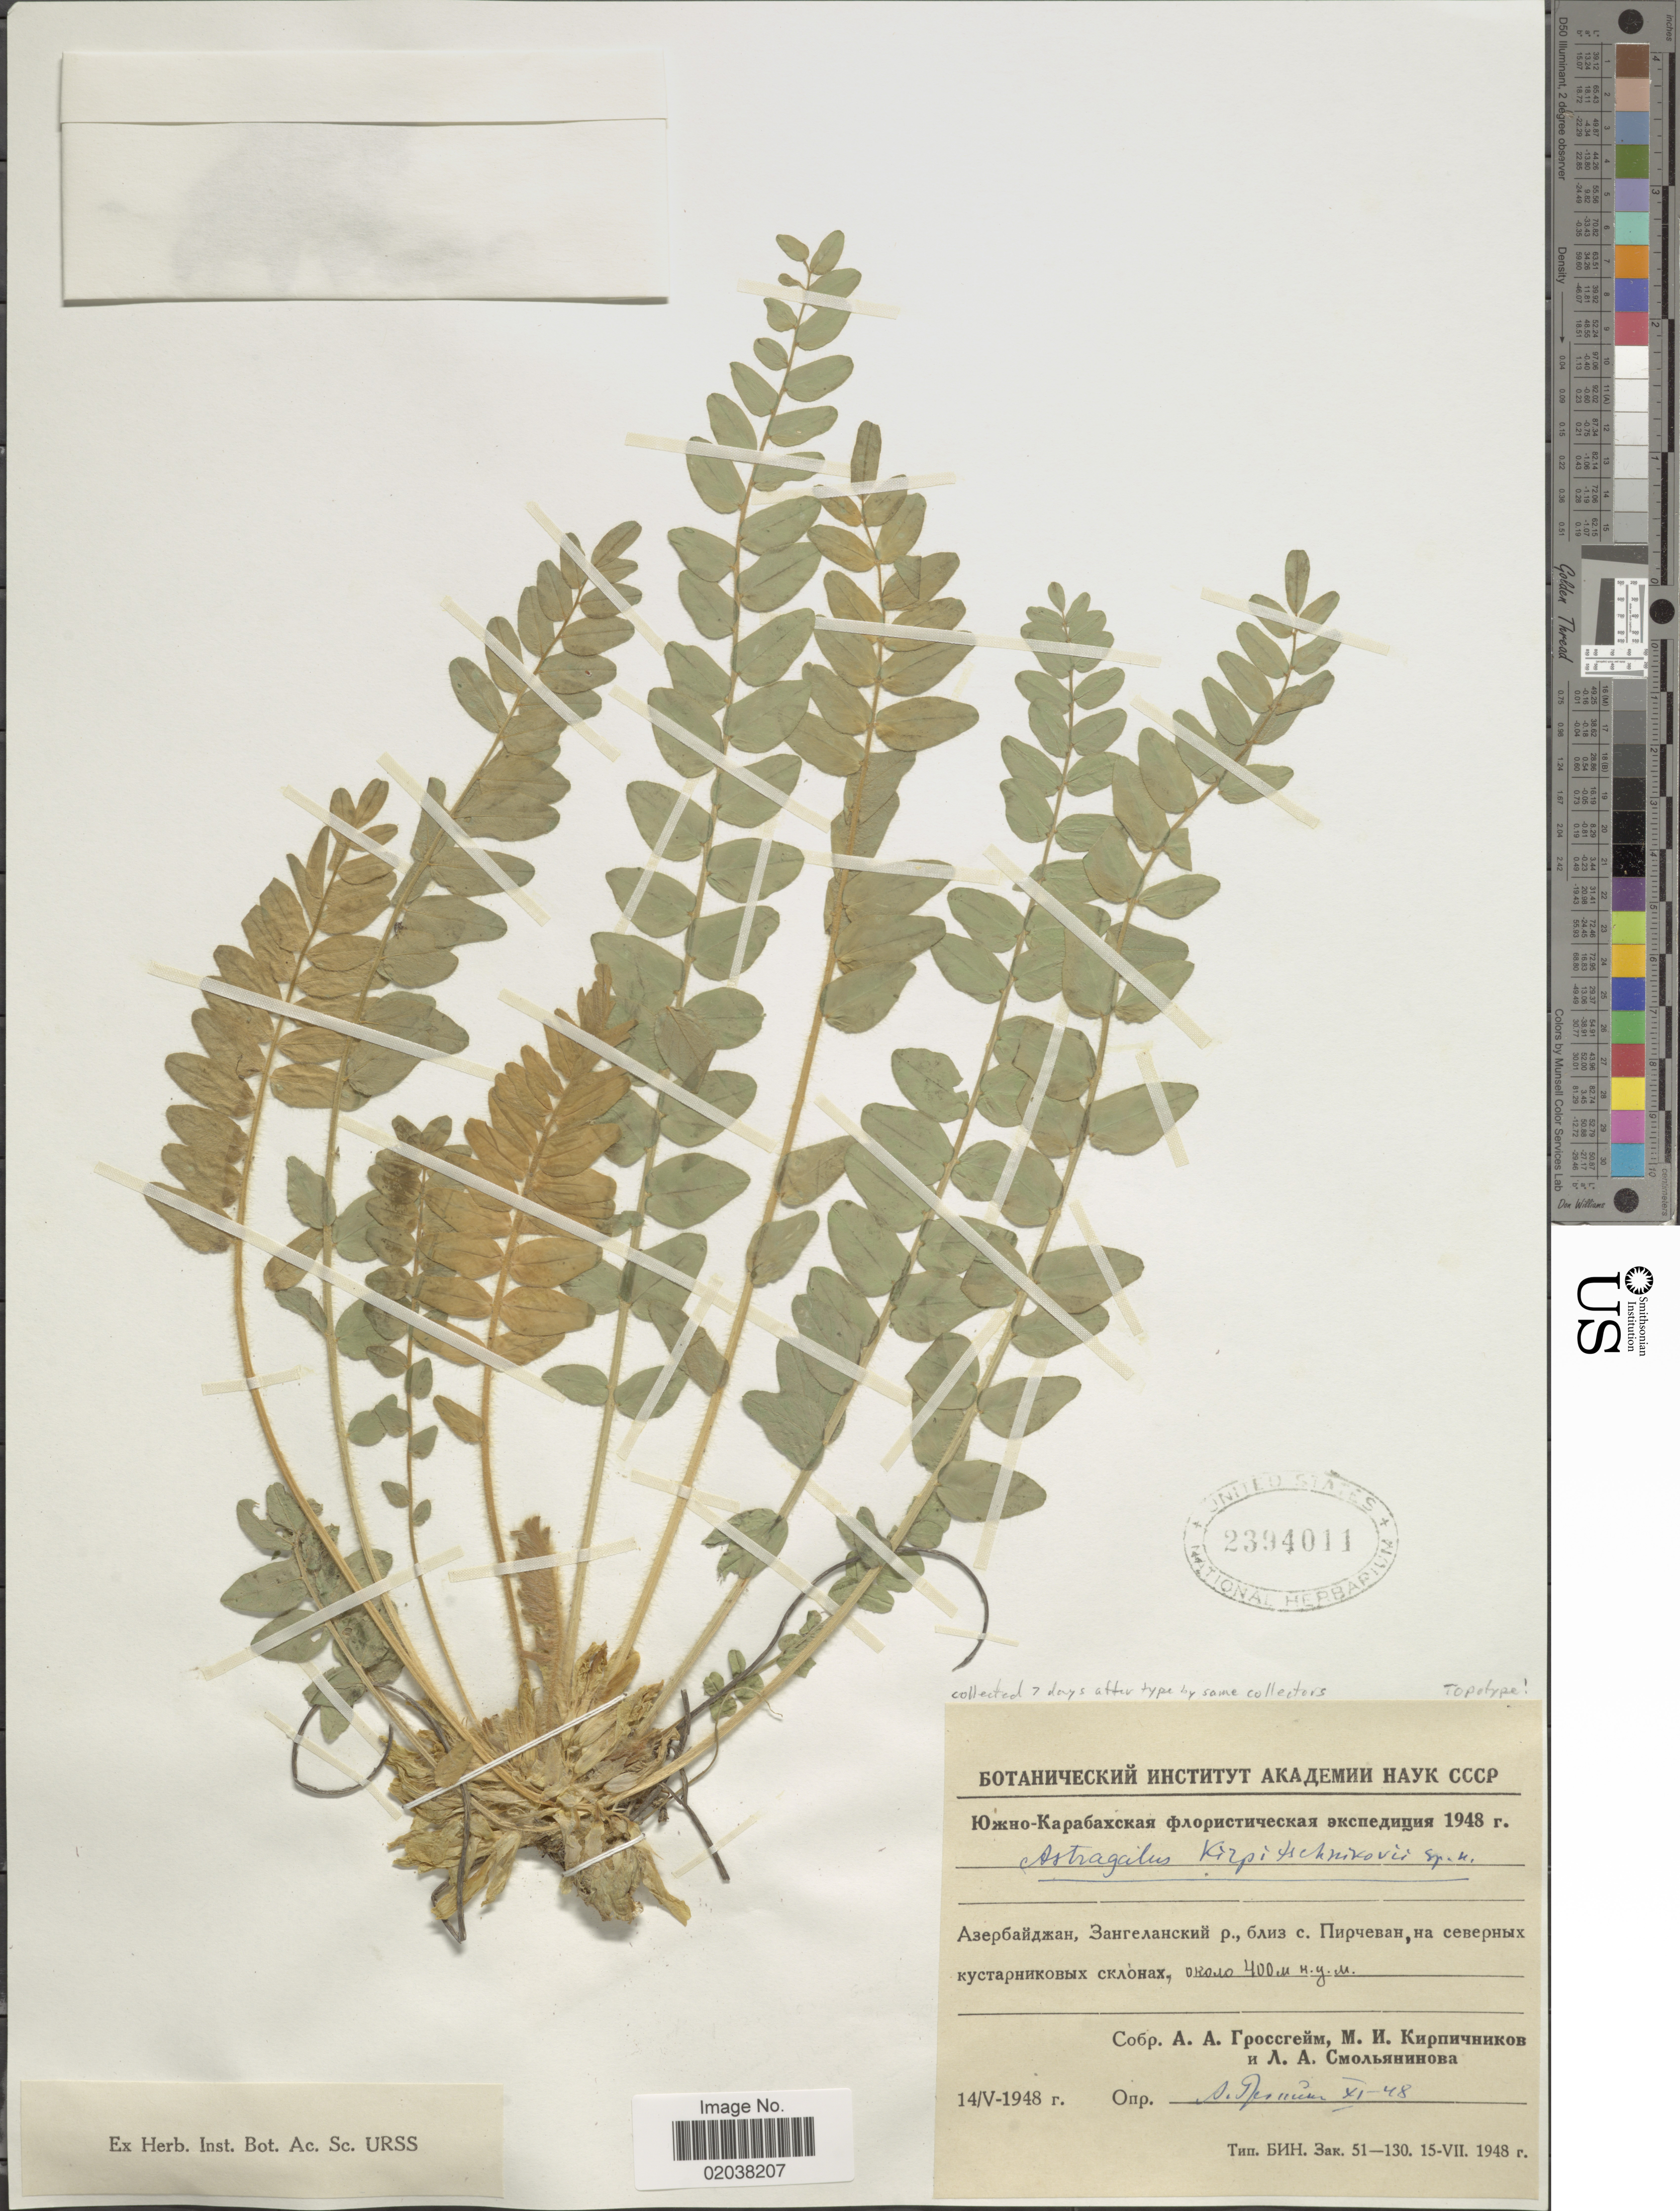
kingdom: Plantae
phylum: Tracheophyta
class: Magnoliopsida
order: Fabales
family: Fabaceae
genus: Astragalus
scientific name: Astragalus kirpicznikovii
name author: Grossh.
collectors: A. Grossgame, M. Kirpicznikov & L. Smolnyaninova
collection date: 1948-11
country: Azerbaijan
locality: Zangilan Rayon, Pirchevan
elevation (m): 400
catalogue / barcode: US 2394011